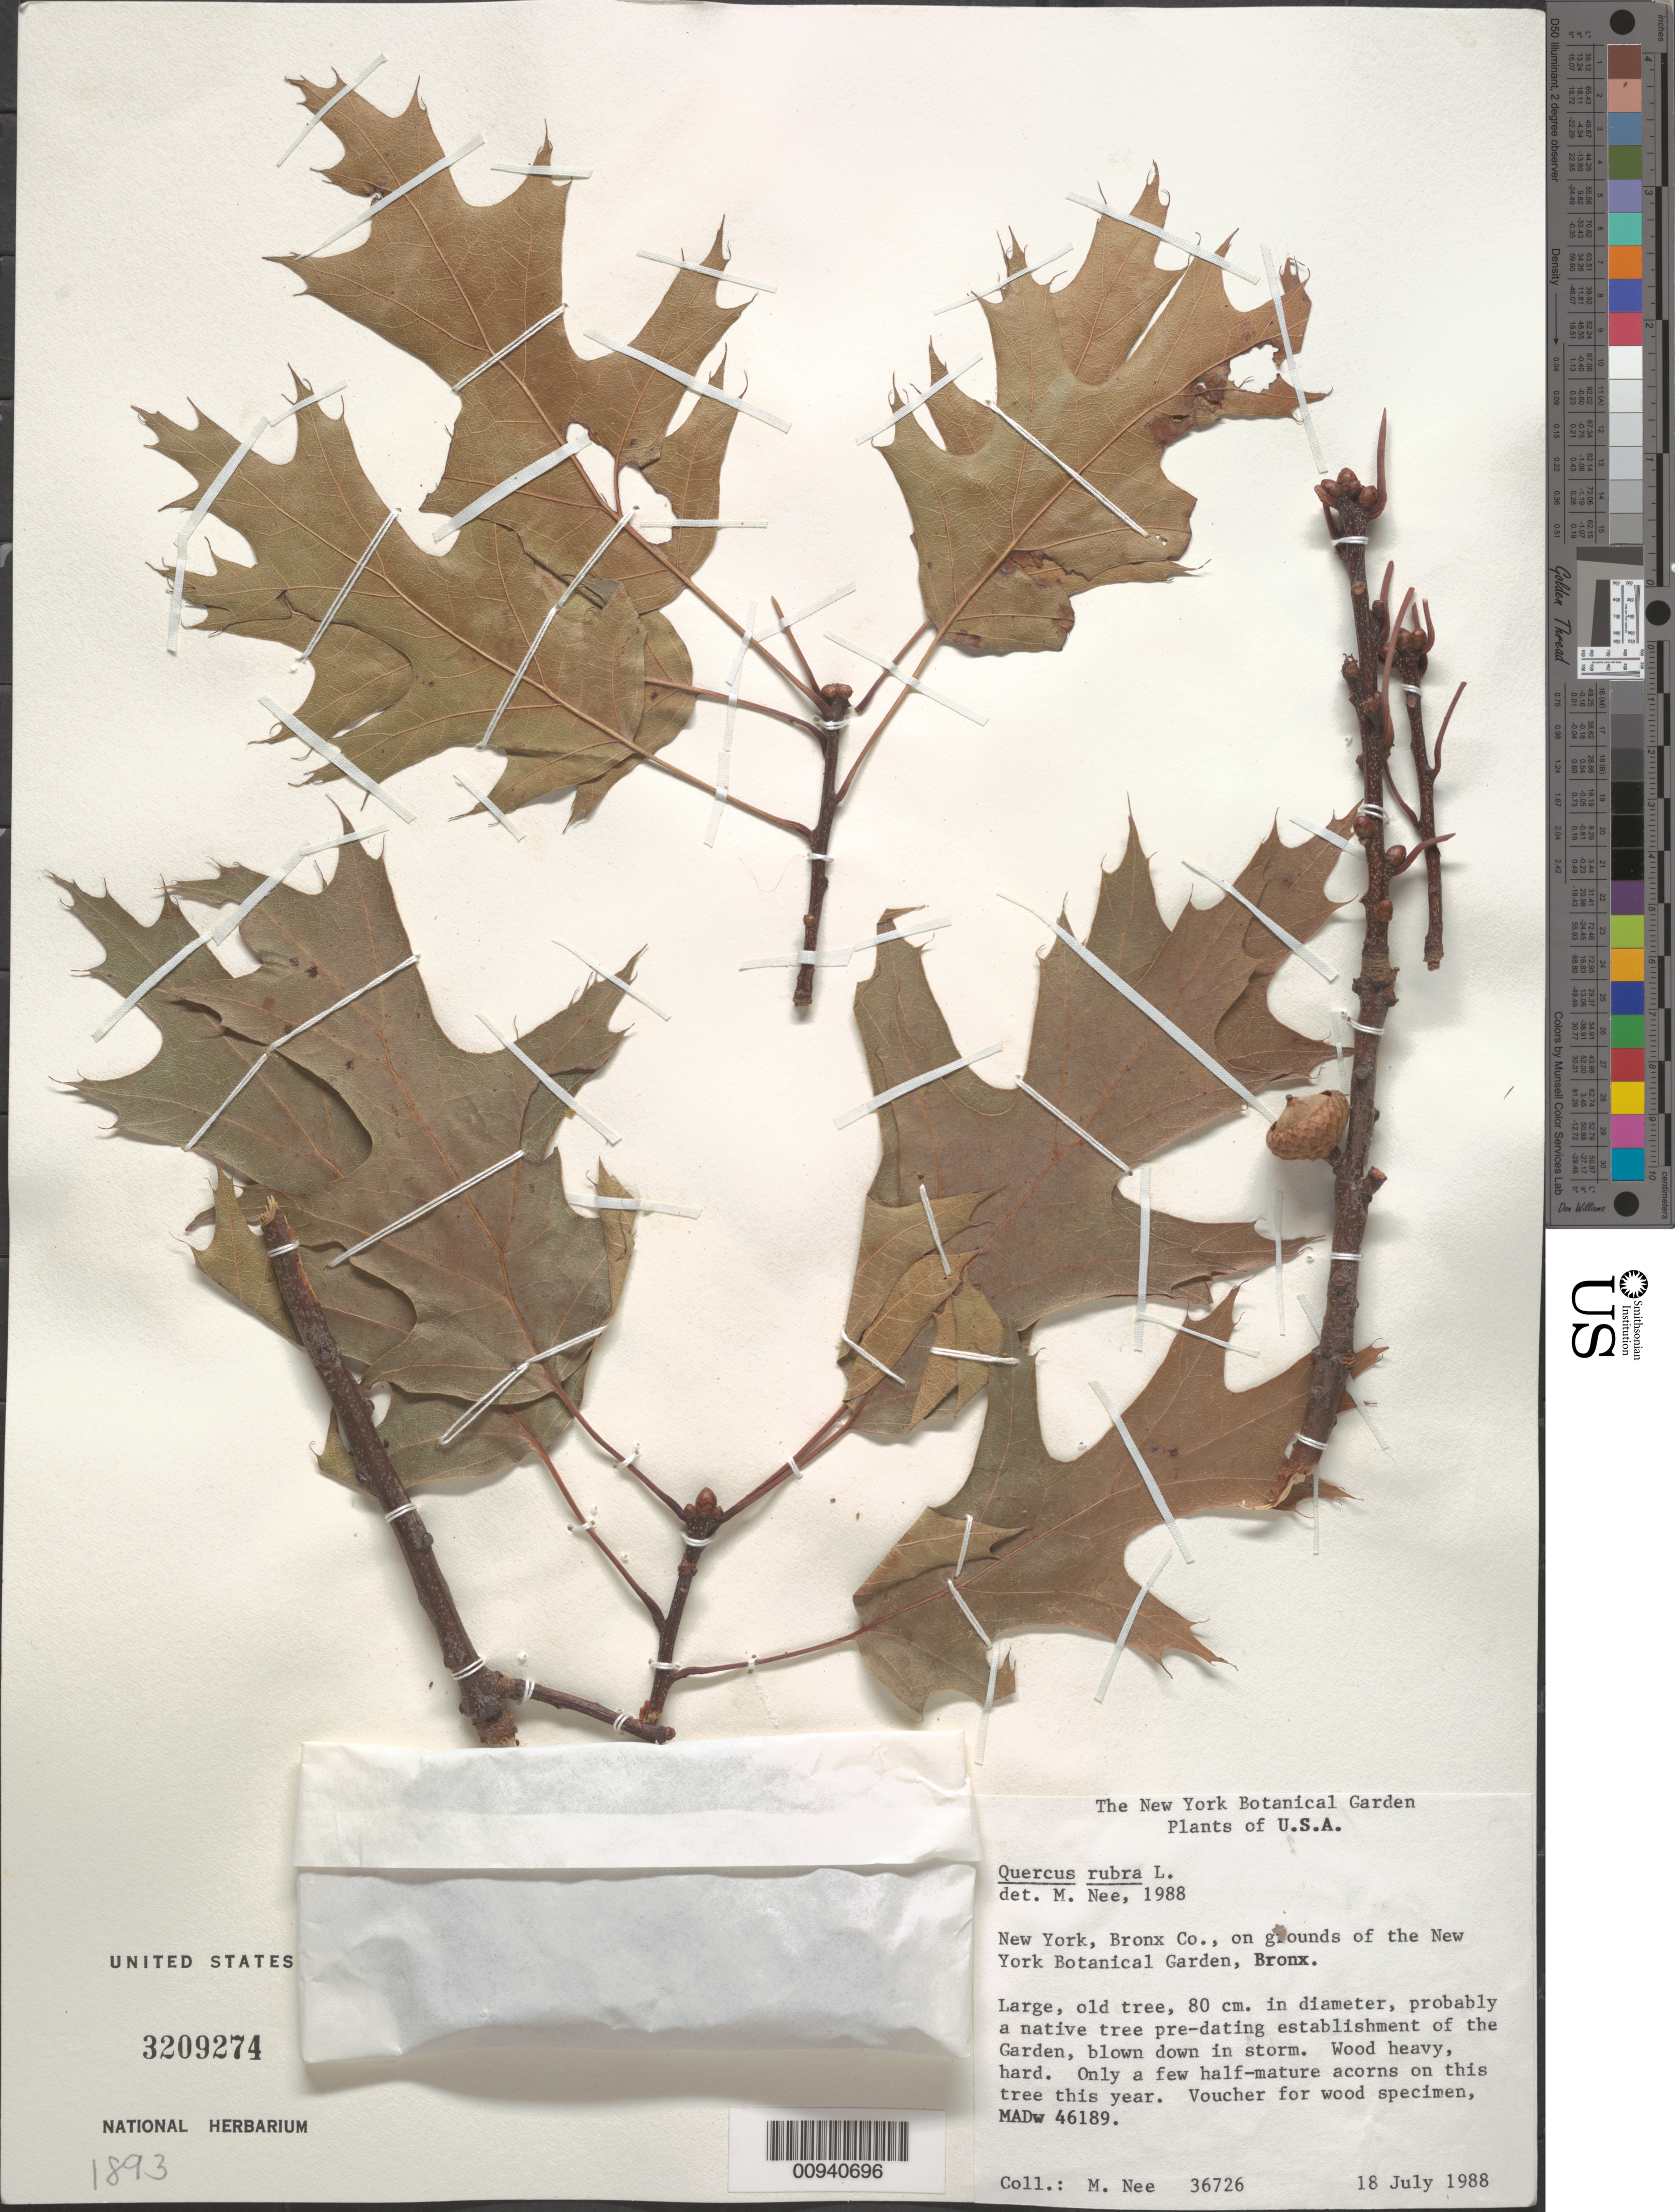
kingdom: Plantae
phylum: Tracheophyta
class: Magnoliopsida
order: Fagales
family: Fagaceae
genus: Quercus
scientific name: Quercus rubra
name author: L.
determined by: Nee, Michael H.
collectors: M. Nee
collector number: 36726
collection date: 1988-07-18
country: United States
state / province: New York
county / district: Bronx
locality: New York Botanical Garden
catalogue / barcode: US 3209274